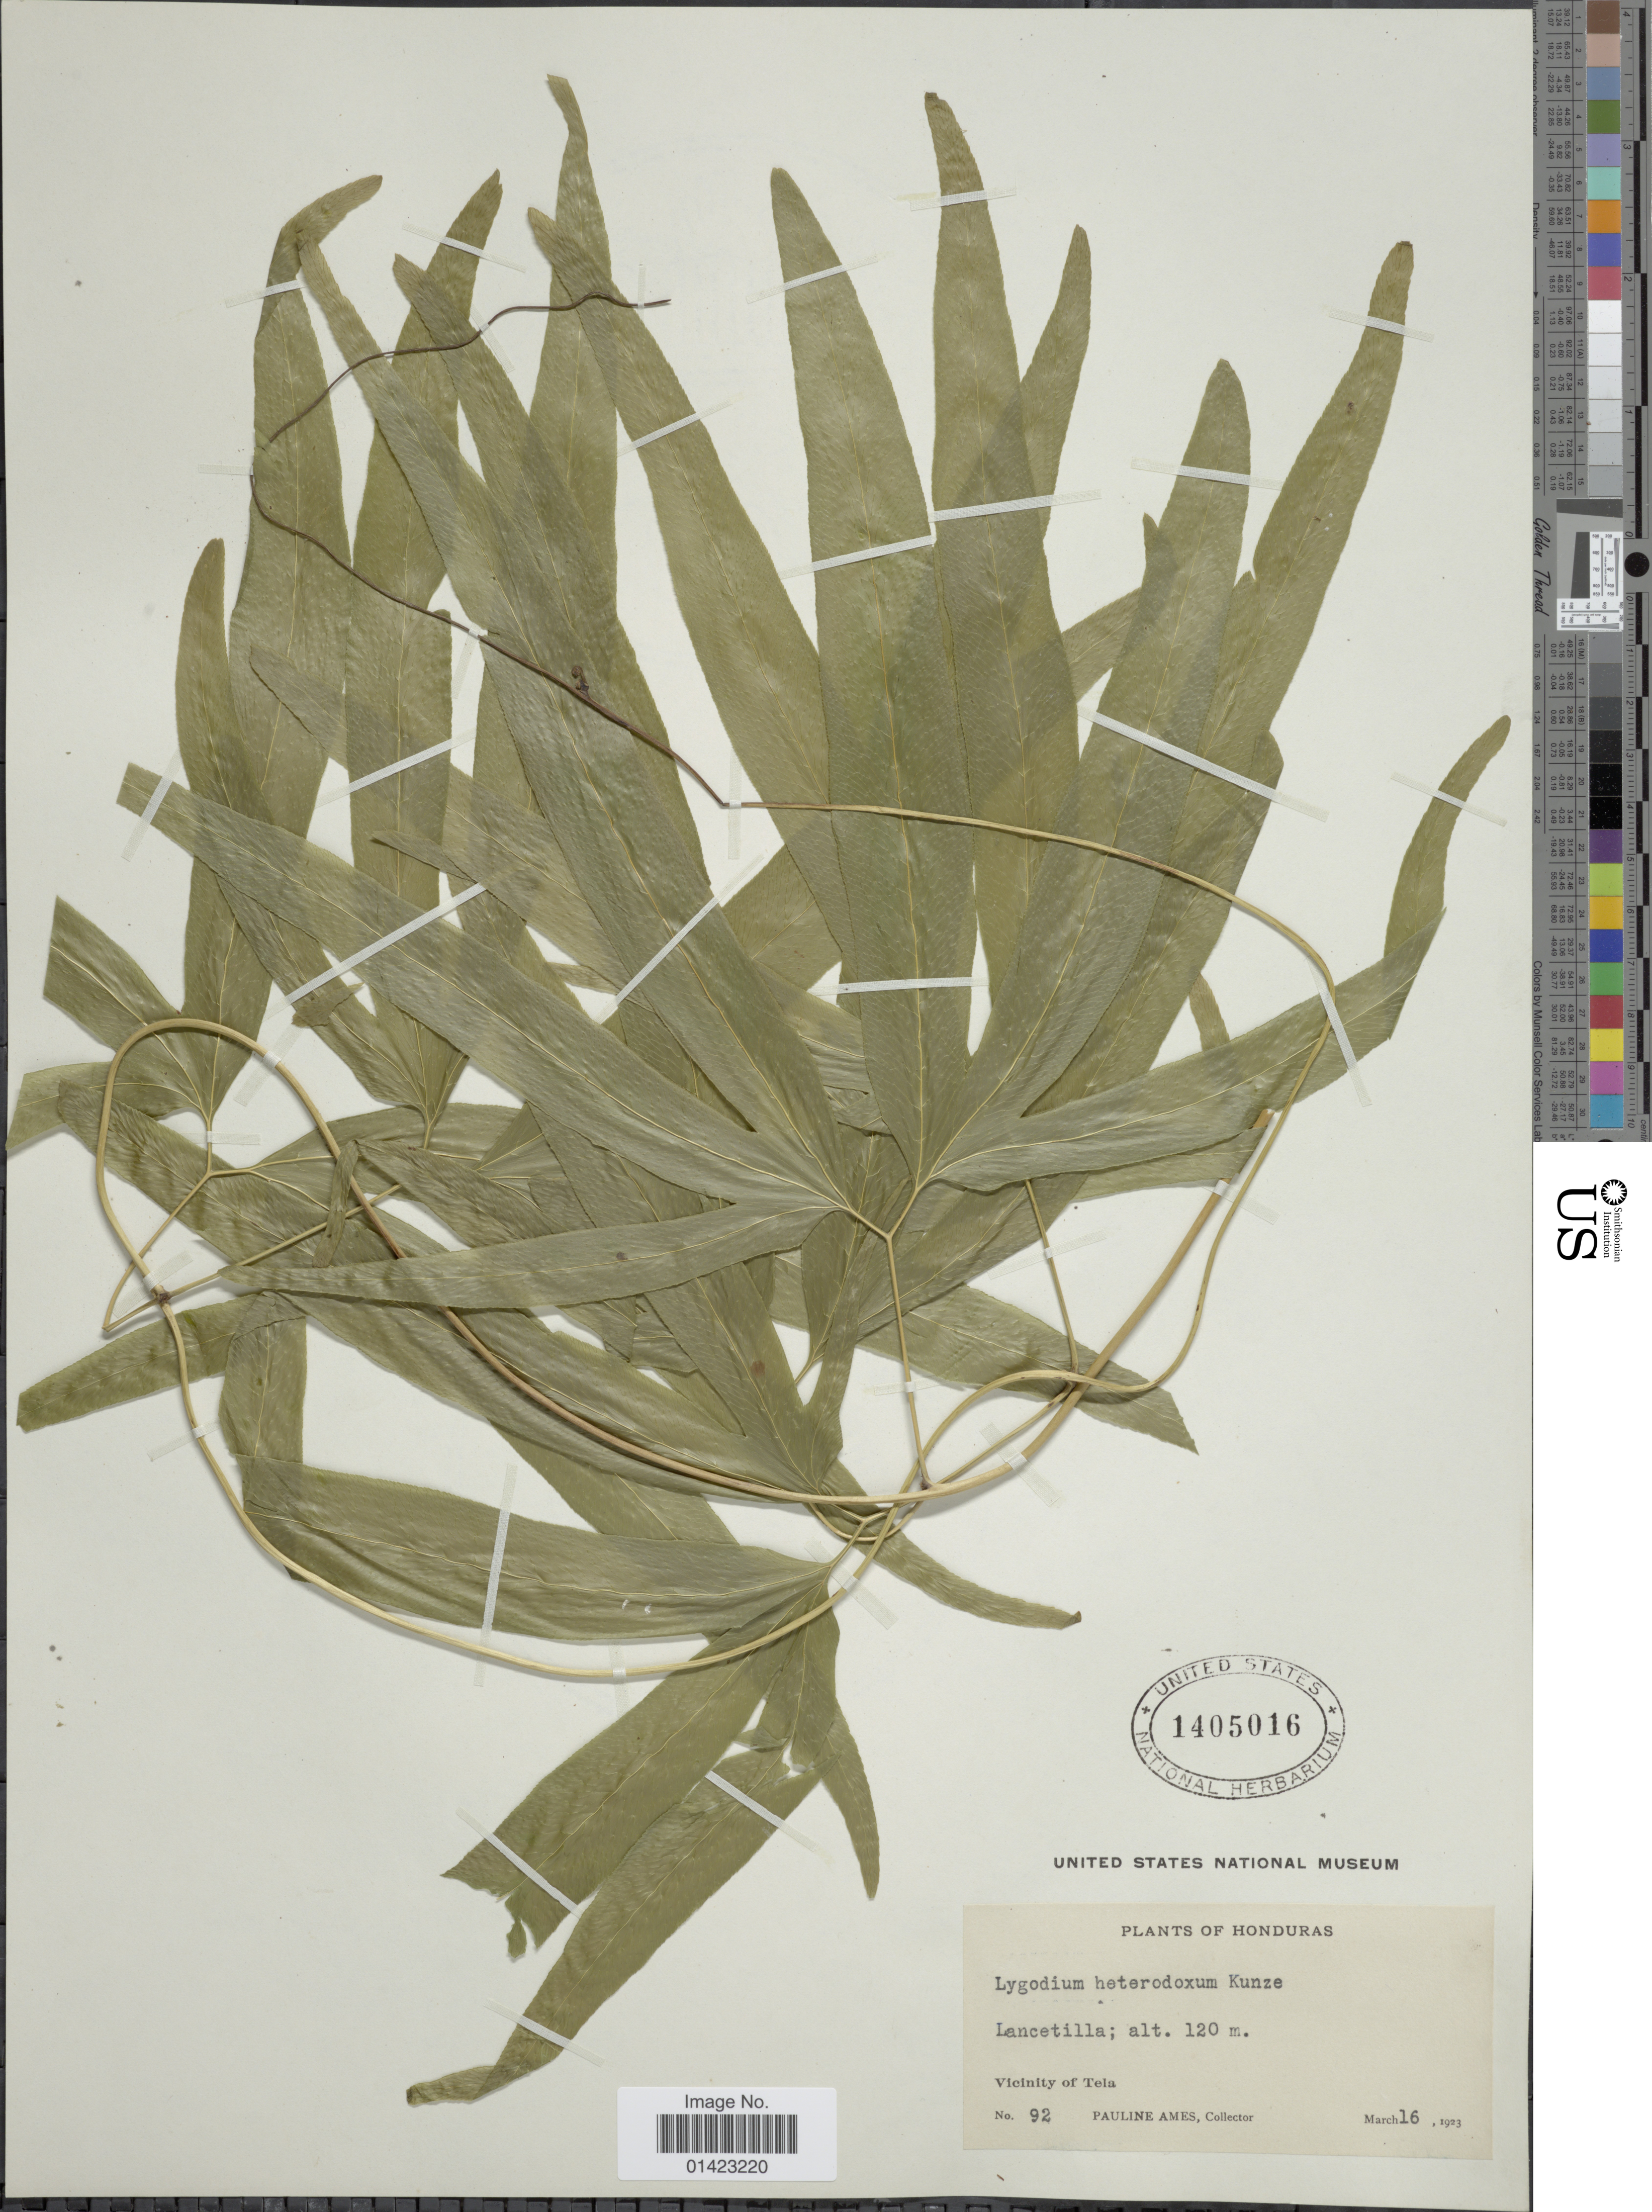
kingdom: Plantae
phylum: Tracheophyta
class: Polypodiopsida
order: Schizaeales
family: Lygodiaceae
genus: Lygodium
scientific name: Lygodium heterodoxum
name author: Kunze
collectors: P. Ames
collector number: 92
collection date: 1923-03-16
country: Honduras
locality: Lancetilla, Vicinity of Tela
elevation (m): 120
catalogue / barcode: US 1405016